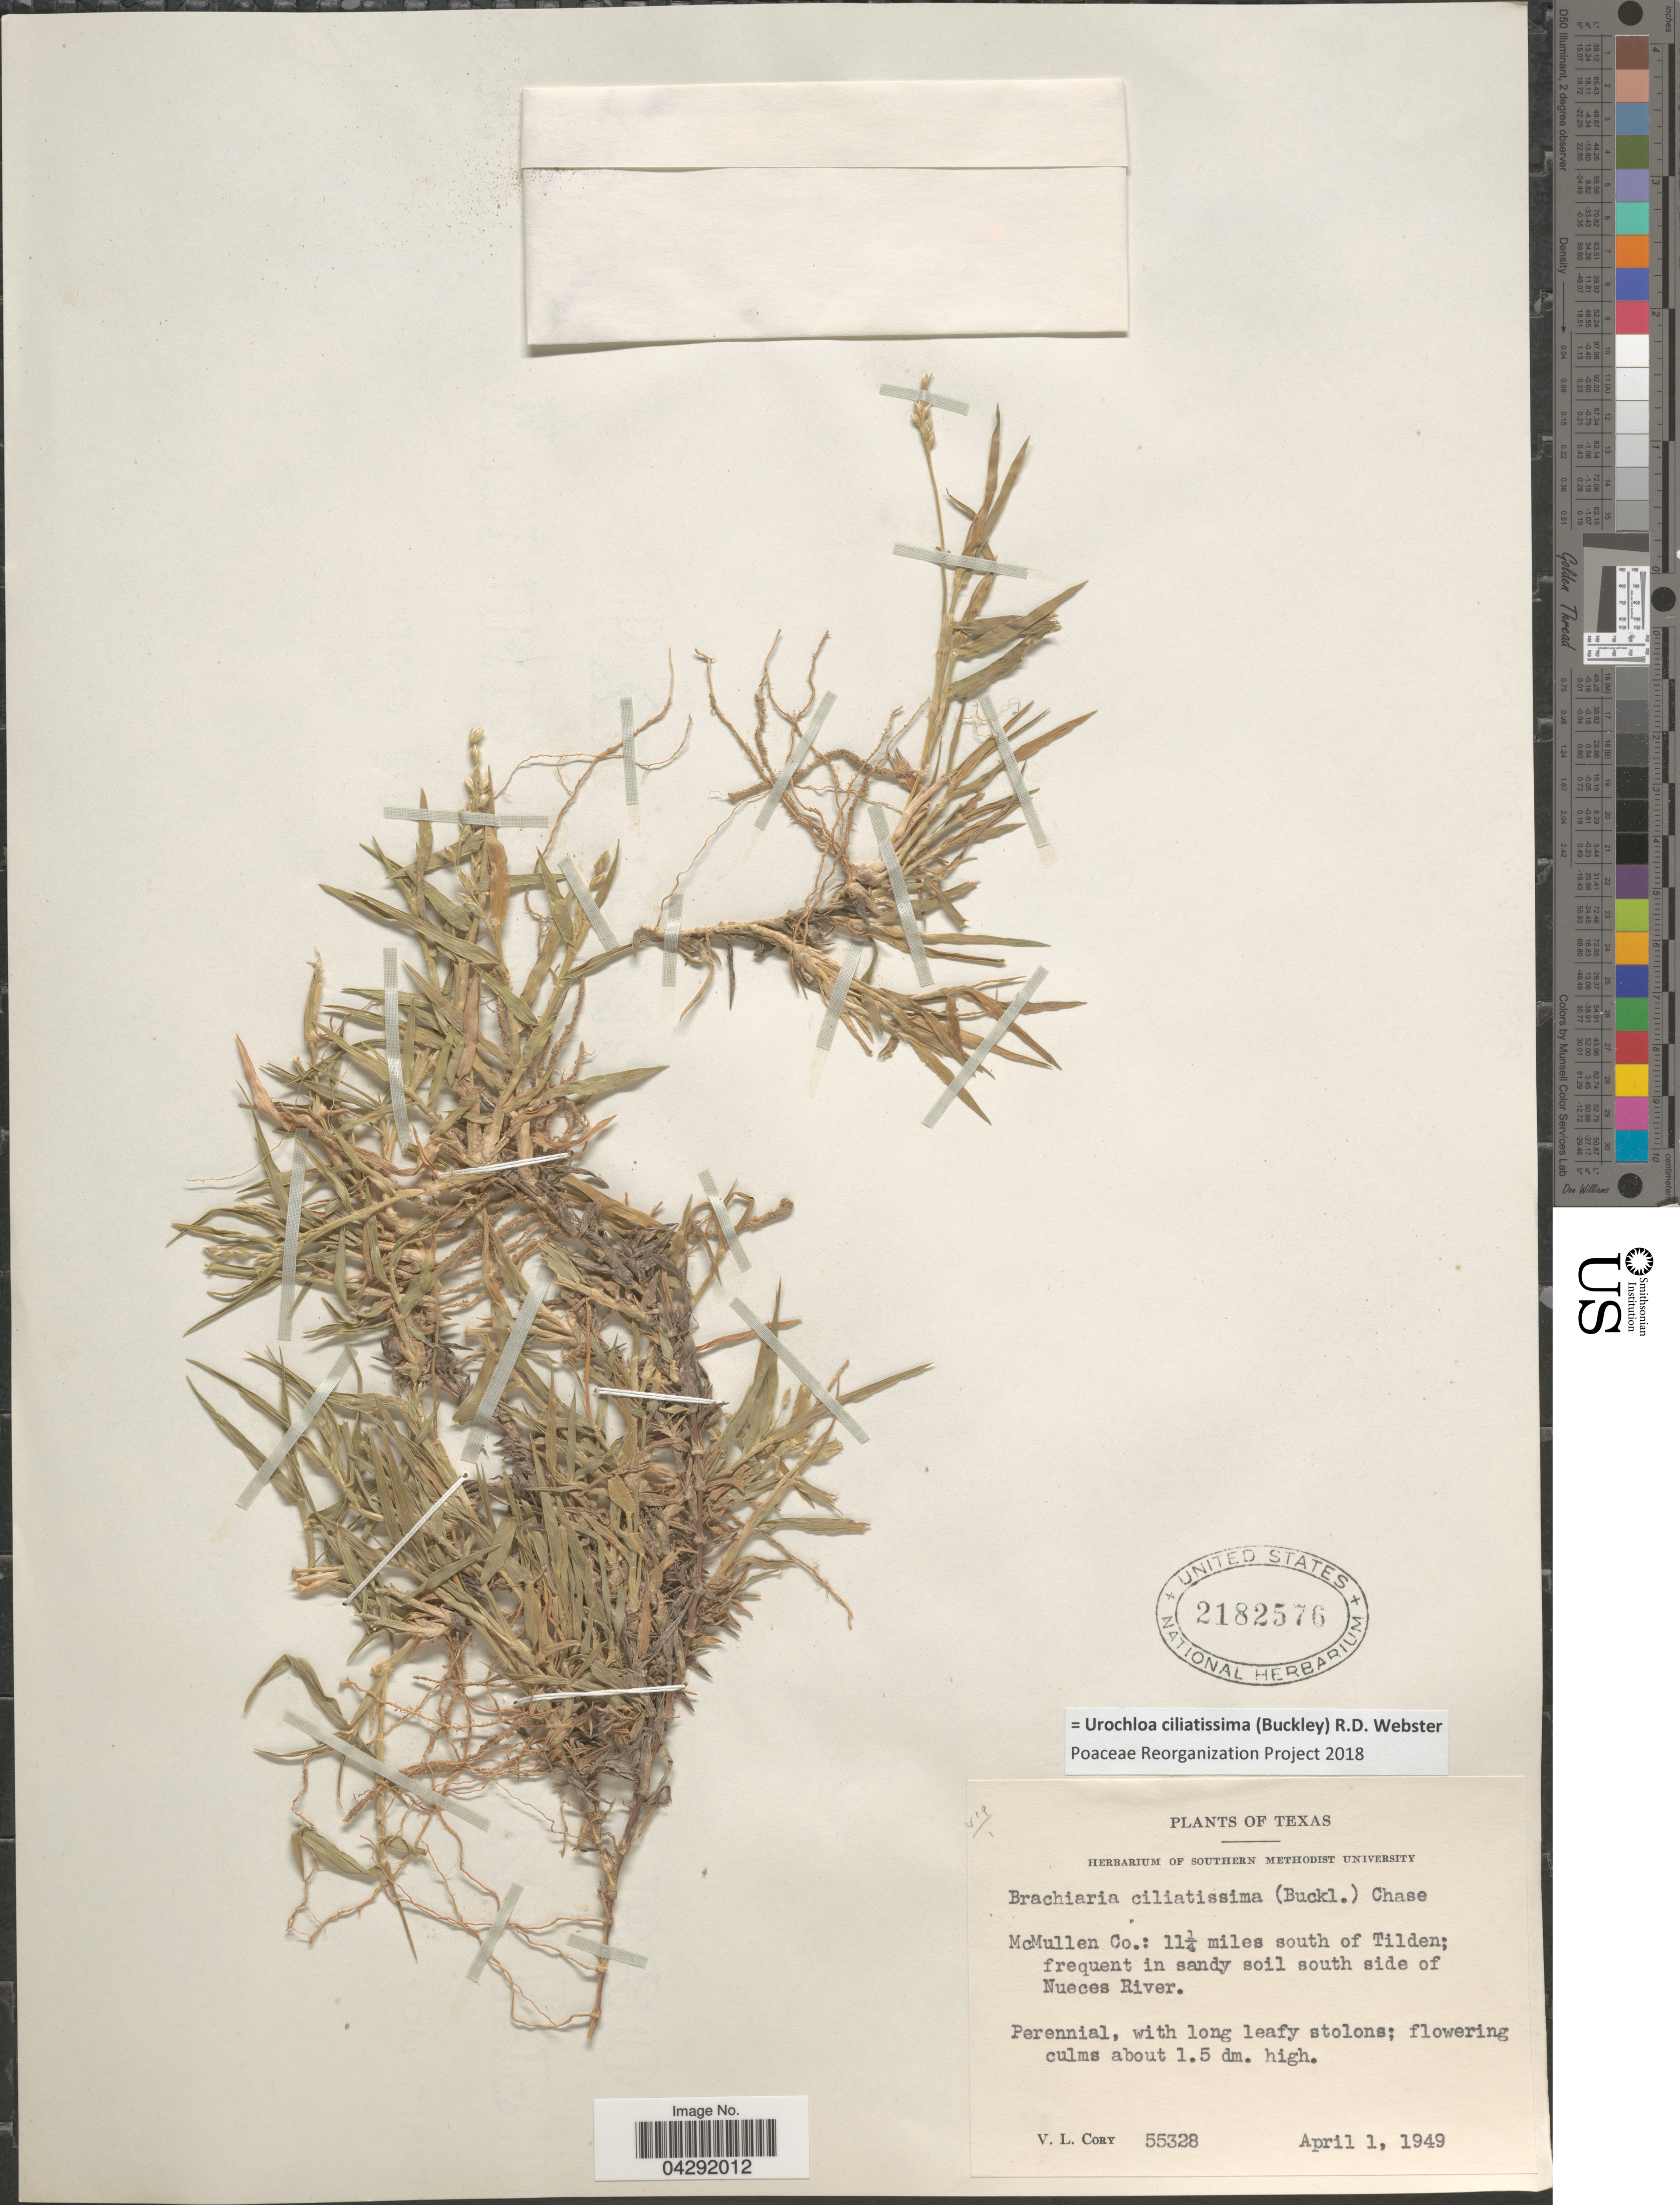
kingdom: Plantae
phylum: Tracheophyta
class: Liliopsida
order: Poales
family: Poaceae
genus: Urochloa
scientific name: Urochloa ciliatissima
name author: (Buckley) R.D. Webster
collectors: V. Cory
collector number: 55328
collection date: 1949-04-01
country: United States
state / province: Texas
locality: McMullen Co.: 11¼ miles south of Tilden; frequent in sandy soil south side of Nueces River.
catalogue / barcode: US 2182576